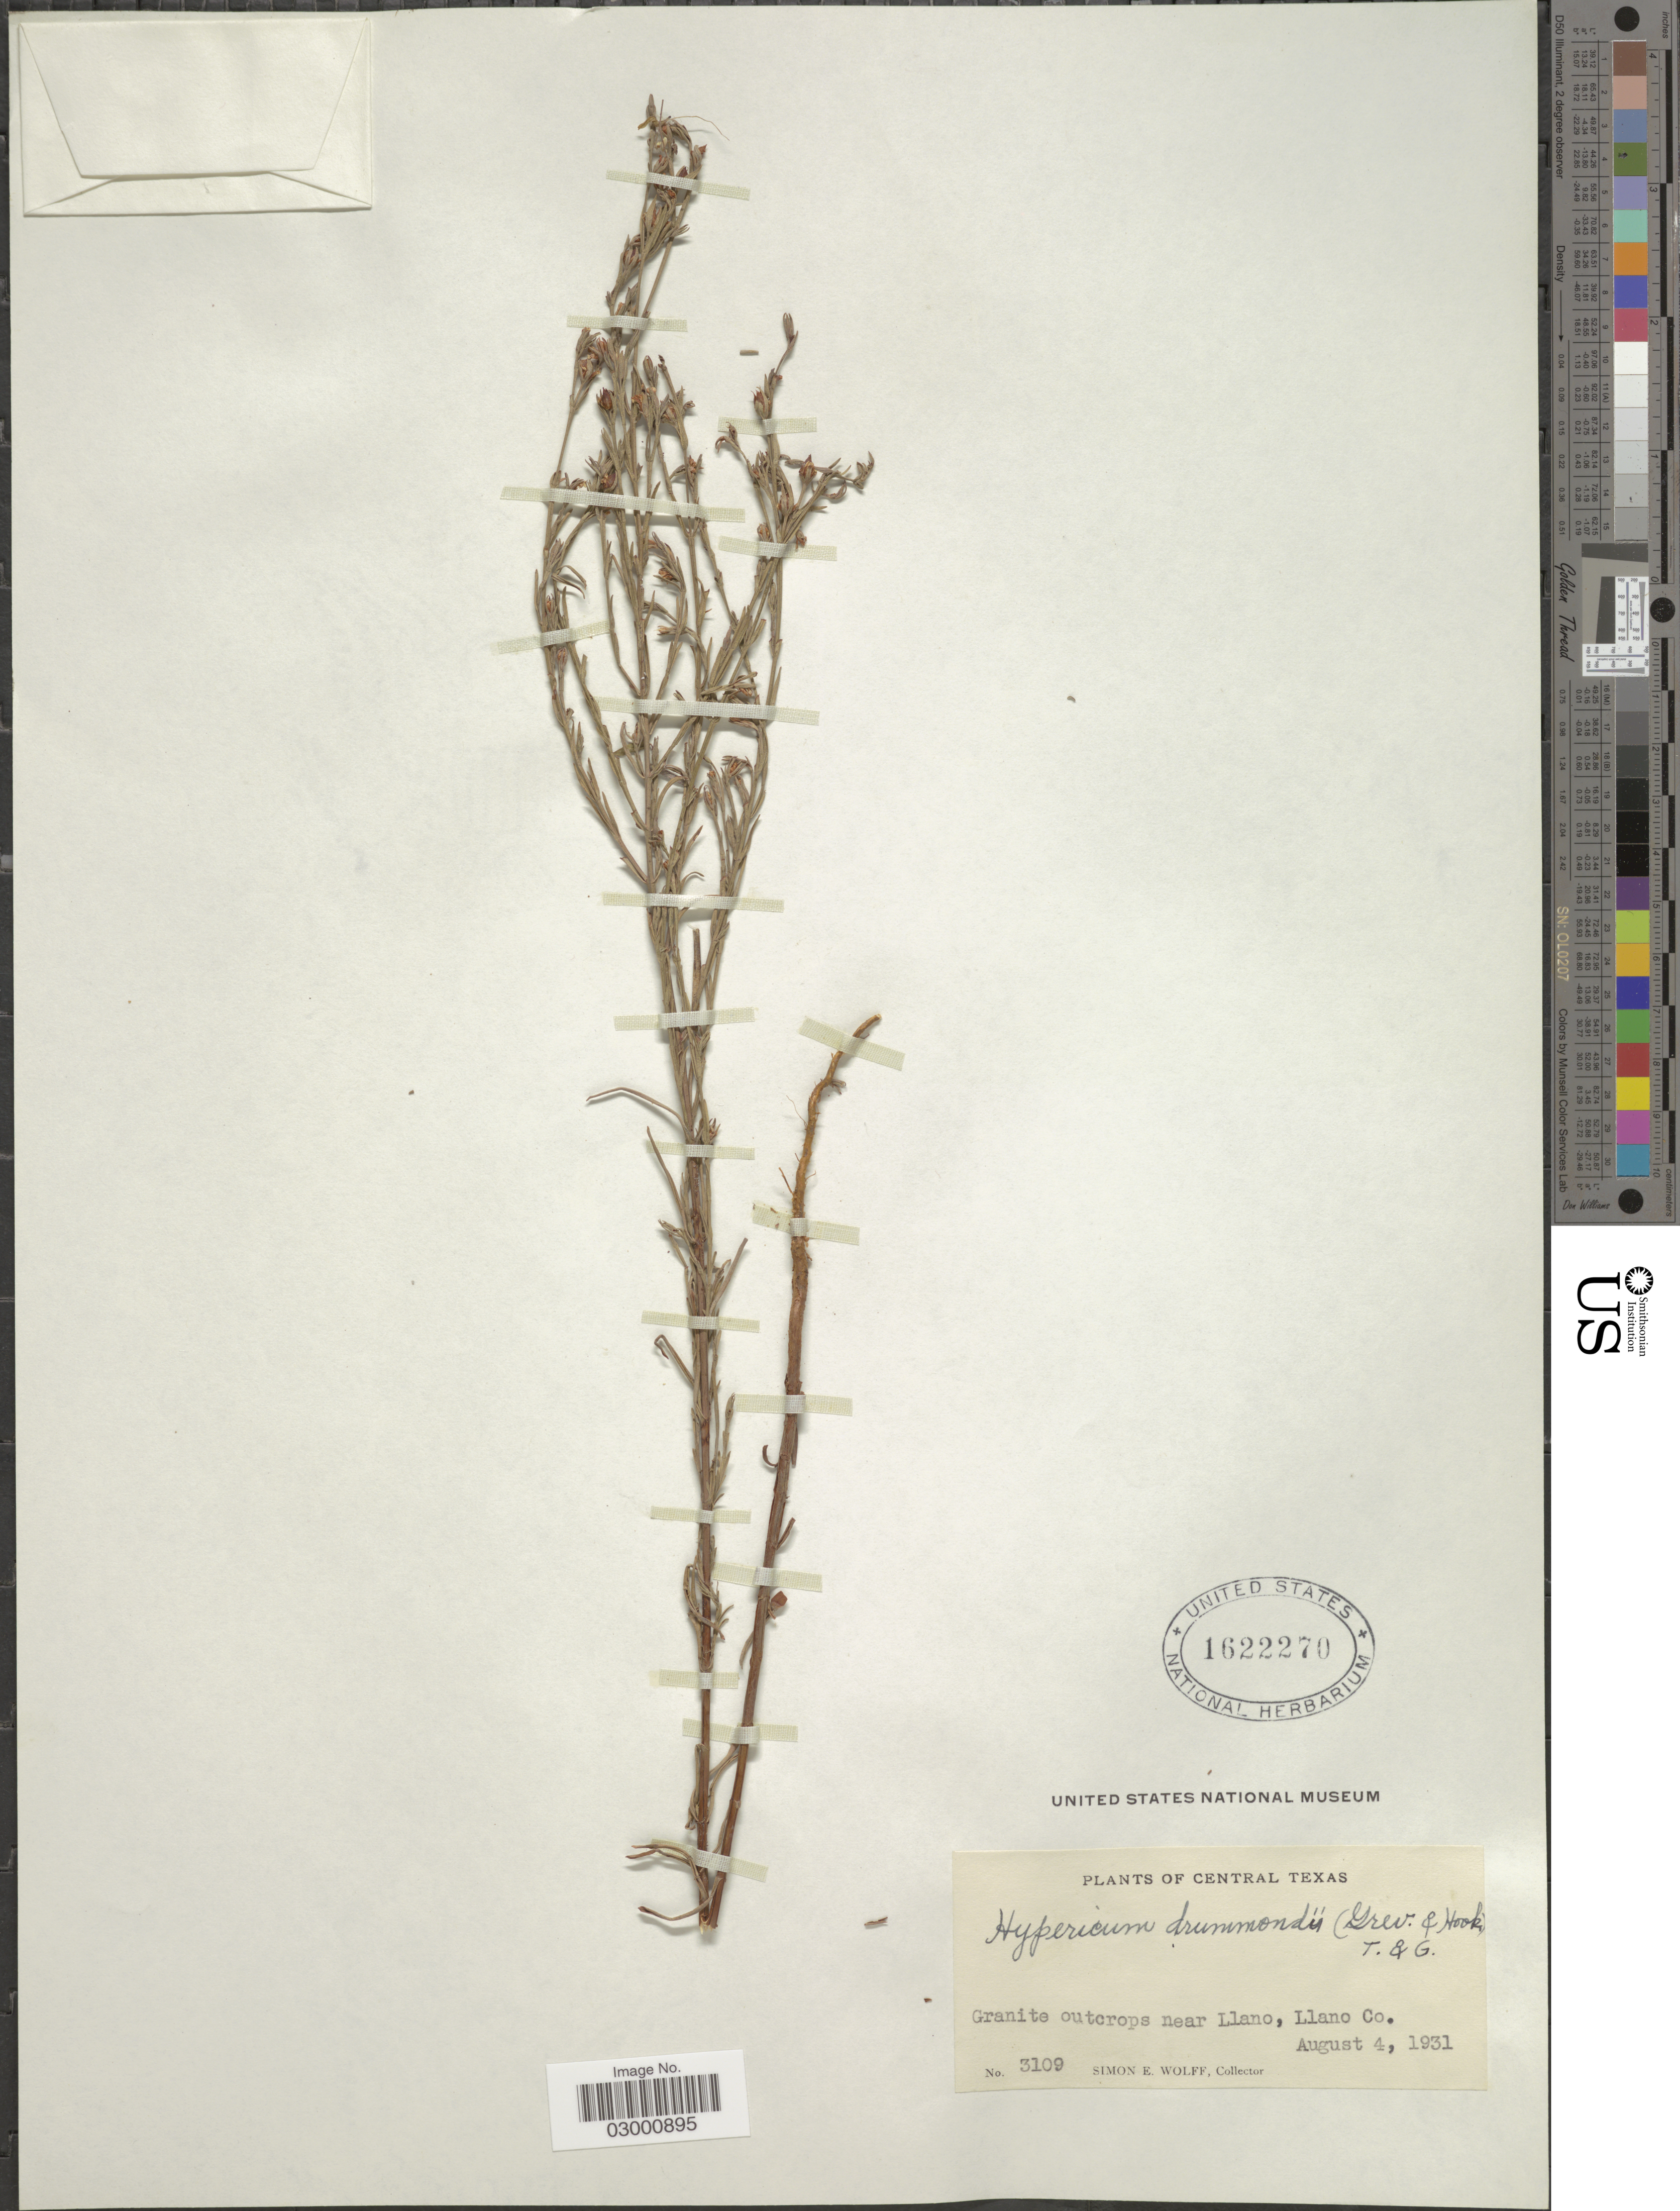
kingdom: Plantae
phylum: Tracheophyta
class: Magnoliopsida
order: Malpighiales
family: Hypericaceae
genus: Hypericum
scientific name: Hypericum drummondii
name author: (Grev. & Hook.) Torr. & A. Gray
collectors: S. E. Wolff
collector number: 3109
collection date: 1931-08-04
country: United States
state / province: Texas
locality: Central Texas. Granite outcrops near Llano, Llano Co.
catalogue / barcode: US 1622270